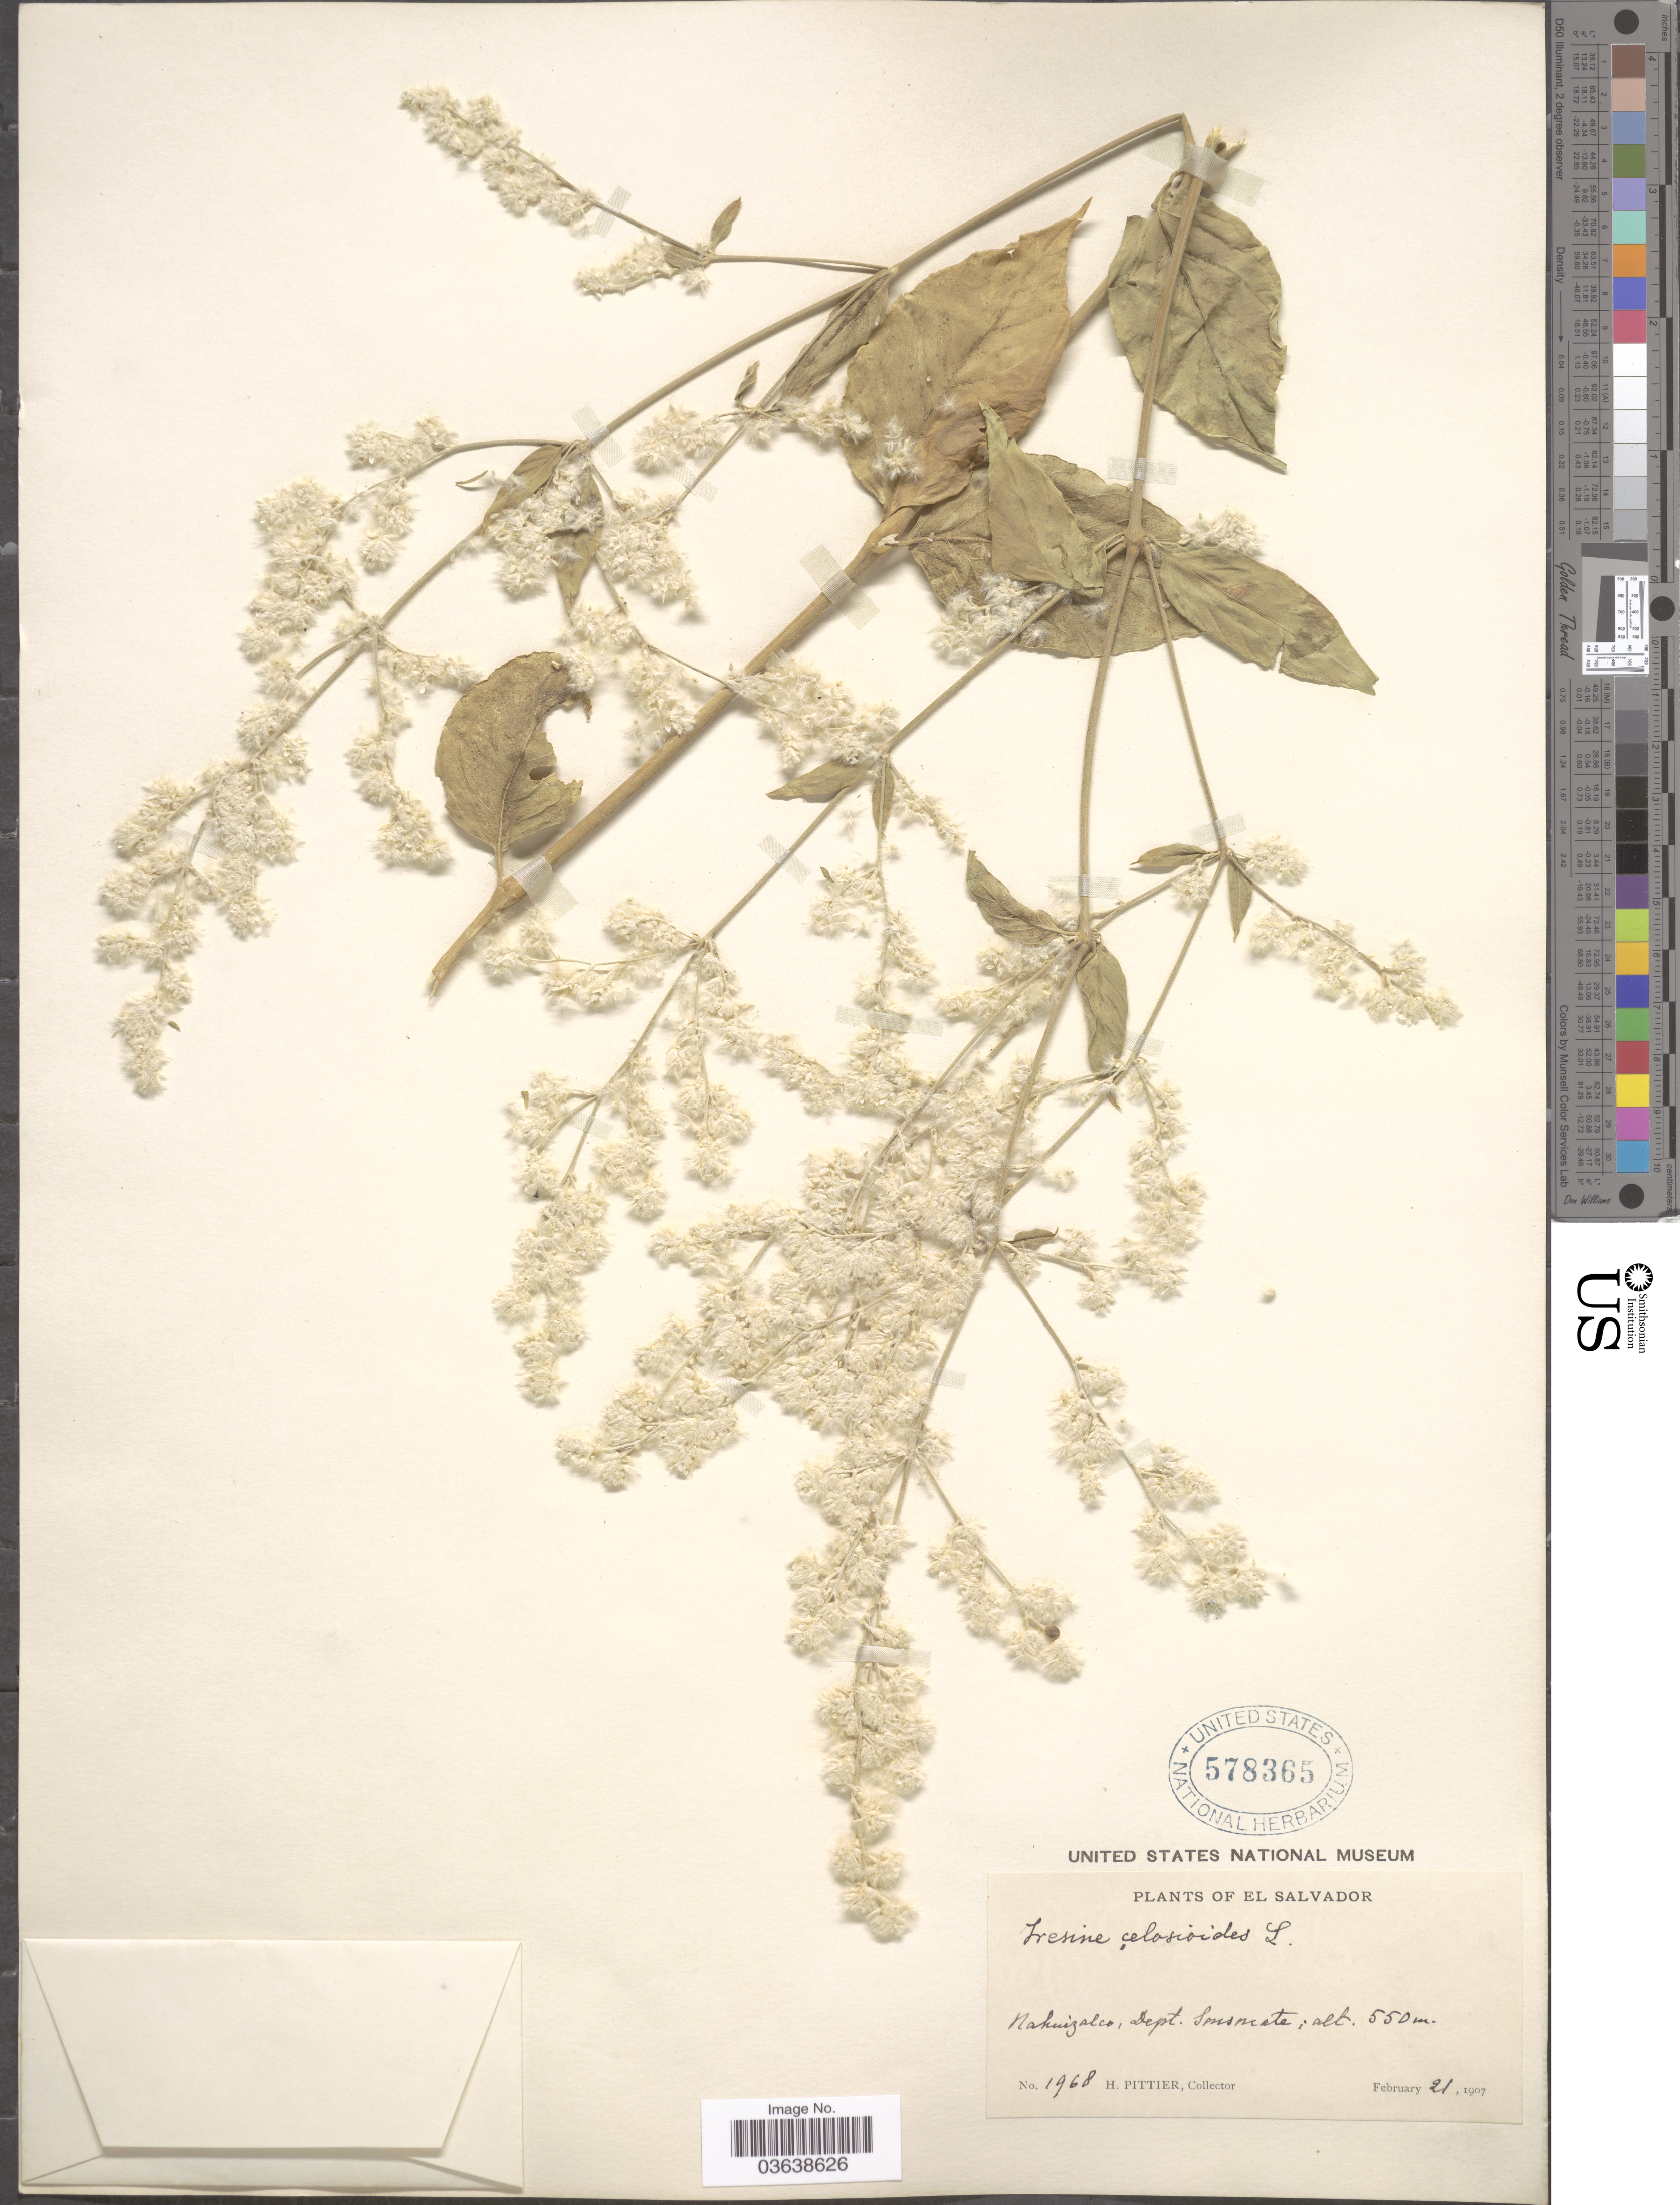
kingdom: Plantae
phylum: Tracheophyta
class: Magnoliopsida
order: Caryophyllales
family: Amaranthaceae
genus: Iresine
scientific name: Iresine calea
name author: (Ibáñez) Standl.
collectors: H. F. Pittier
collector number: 1968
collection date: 1907-02-21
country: El Salvador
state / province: Sonsonate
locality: Nahuizalco, Dept. Sonsonate.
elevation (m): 550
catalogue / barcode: US 578365